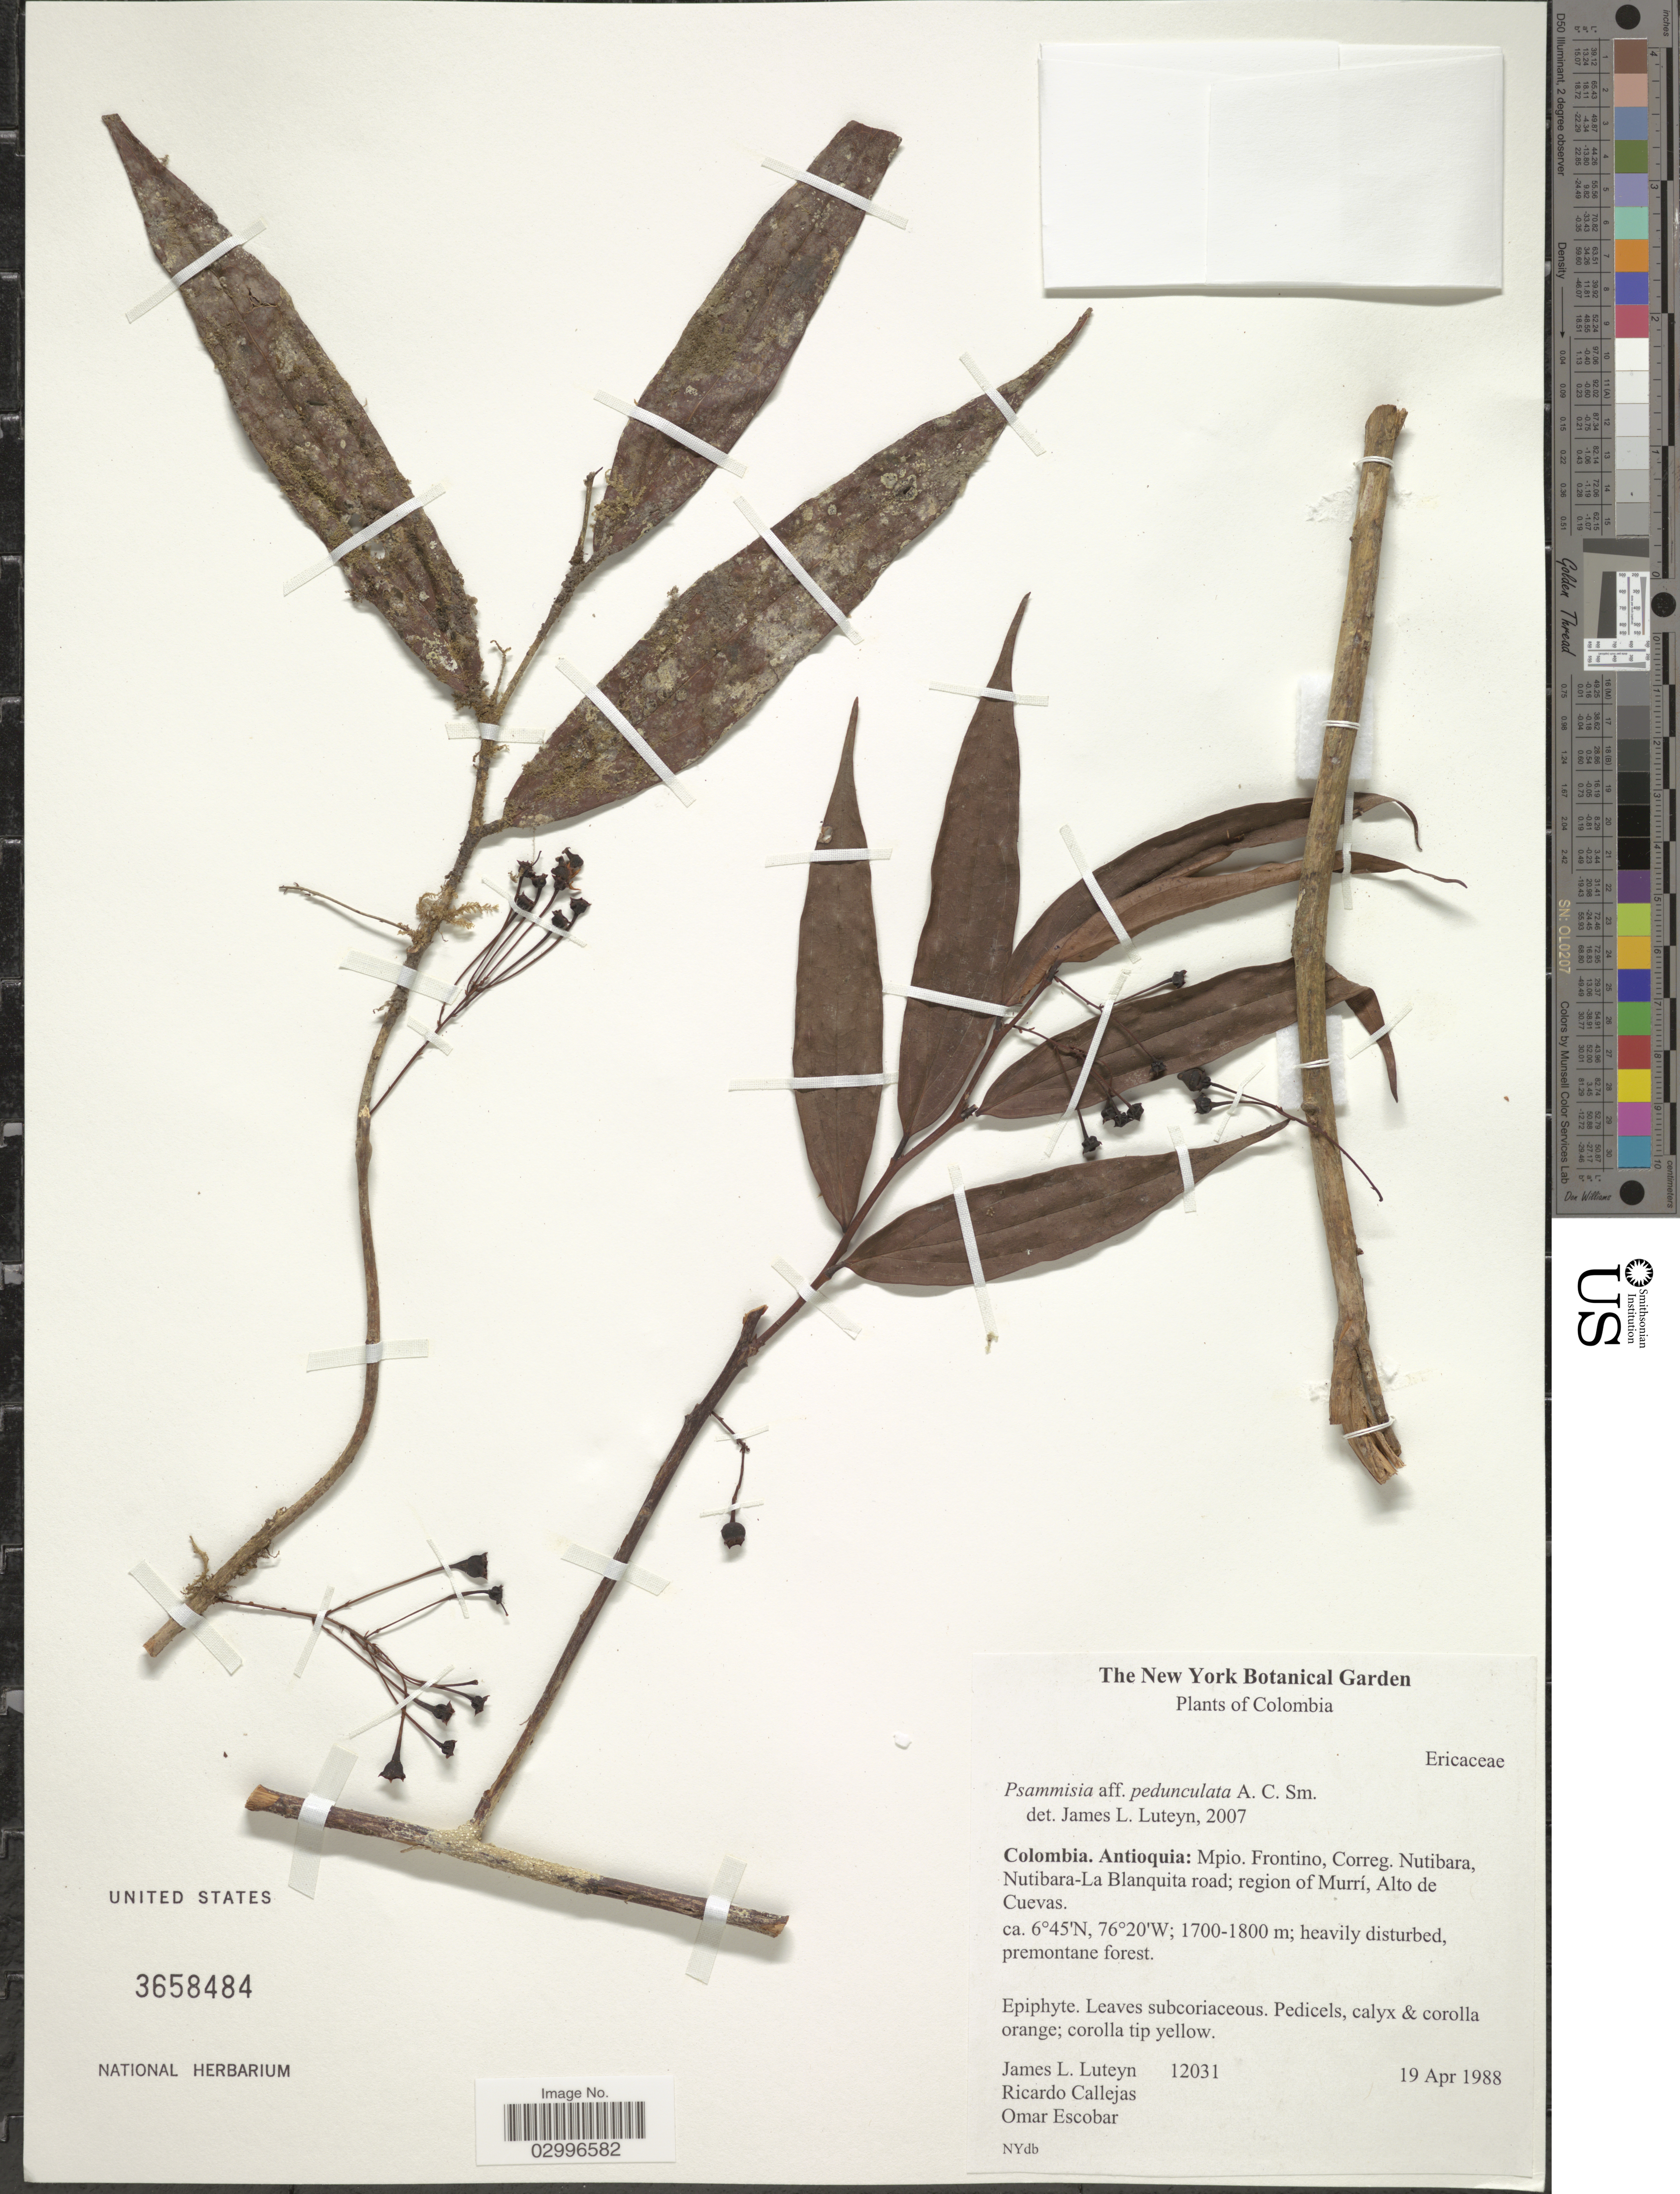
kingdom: Plantae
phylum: Tracheophyta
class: Magnoliopsida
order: Ericales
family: Ericaceae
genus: Psammisia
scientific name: Psammisia pedunculata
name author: A.C. Sm.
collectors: J. L. Luteyn, R. Callejas & O. D. Escobar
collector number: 12031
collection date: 1988-04-19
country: Colombia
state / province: Antioquia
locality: Mpio. Frontino, Correg. Nutibara, Nutibara-La Blanquita road; region of Murrí, Alto de Cuevas.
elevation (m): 1700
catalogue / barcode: US 3658484